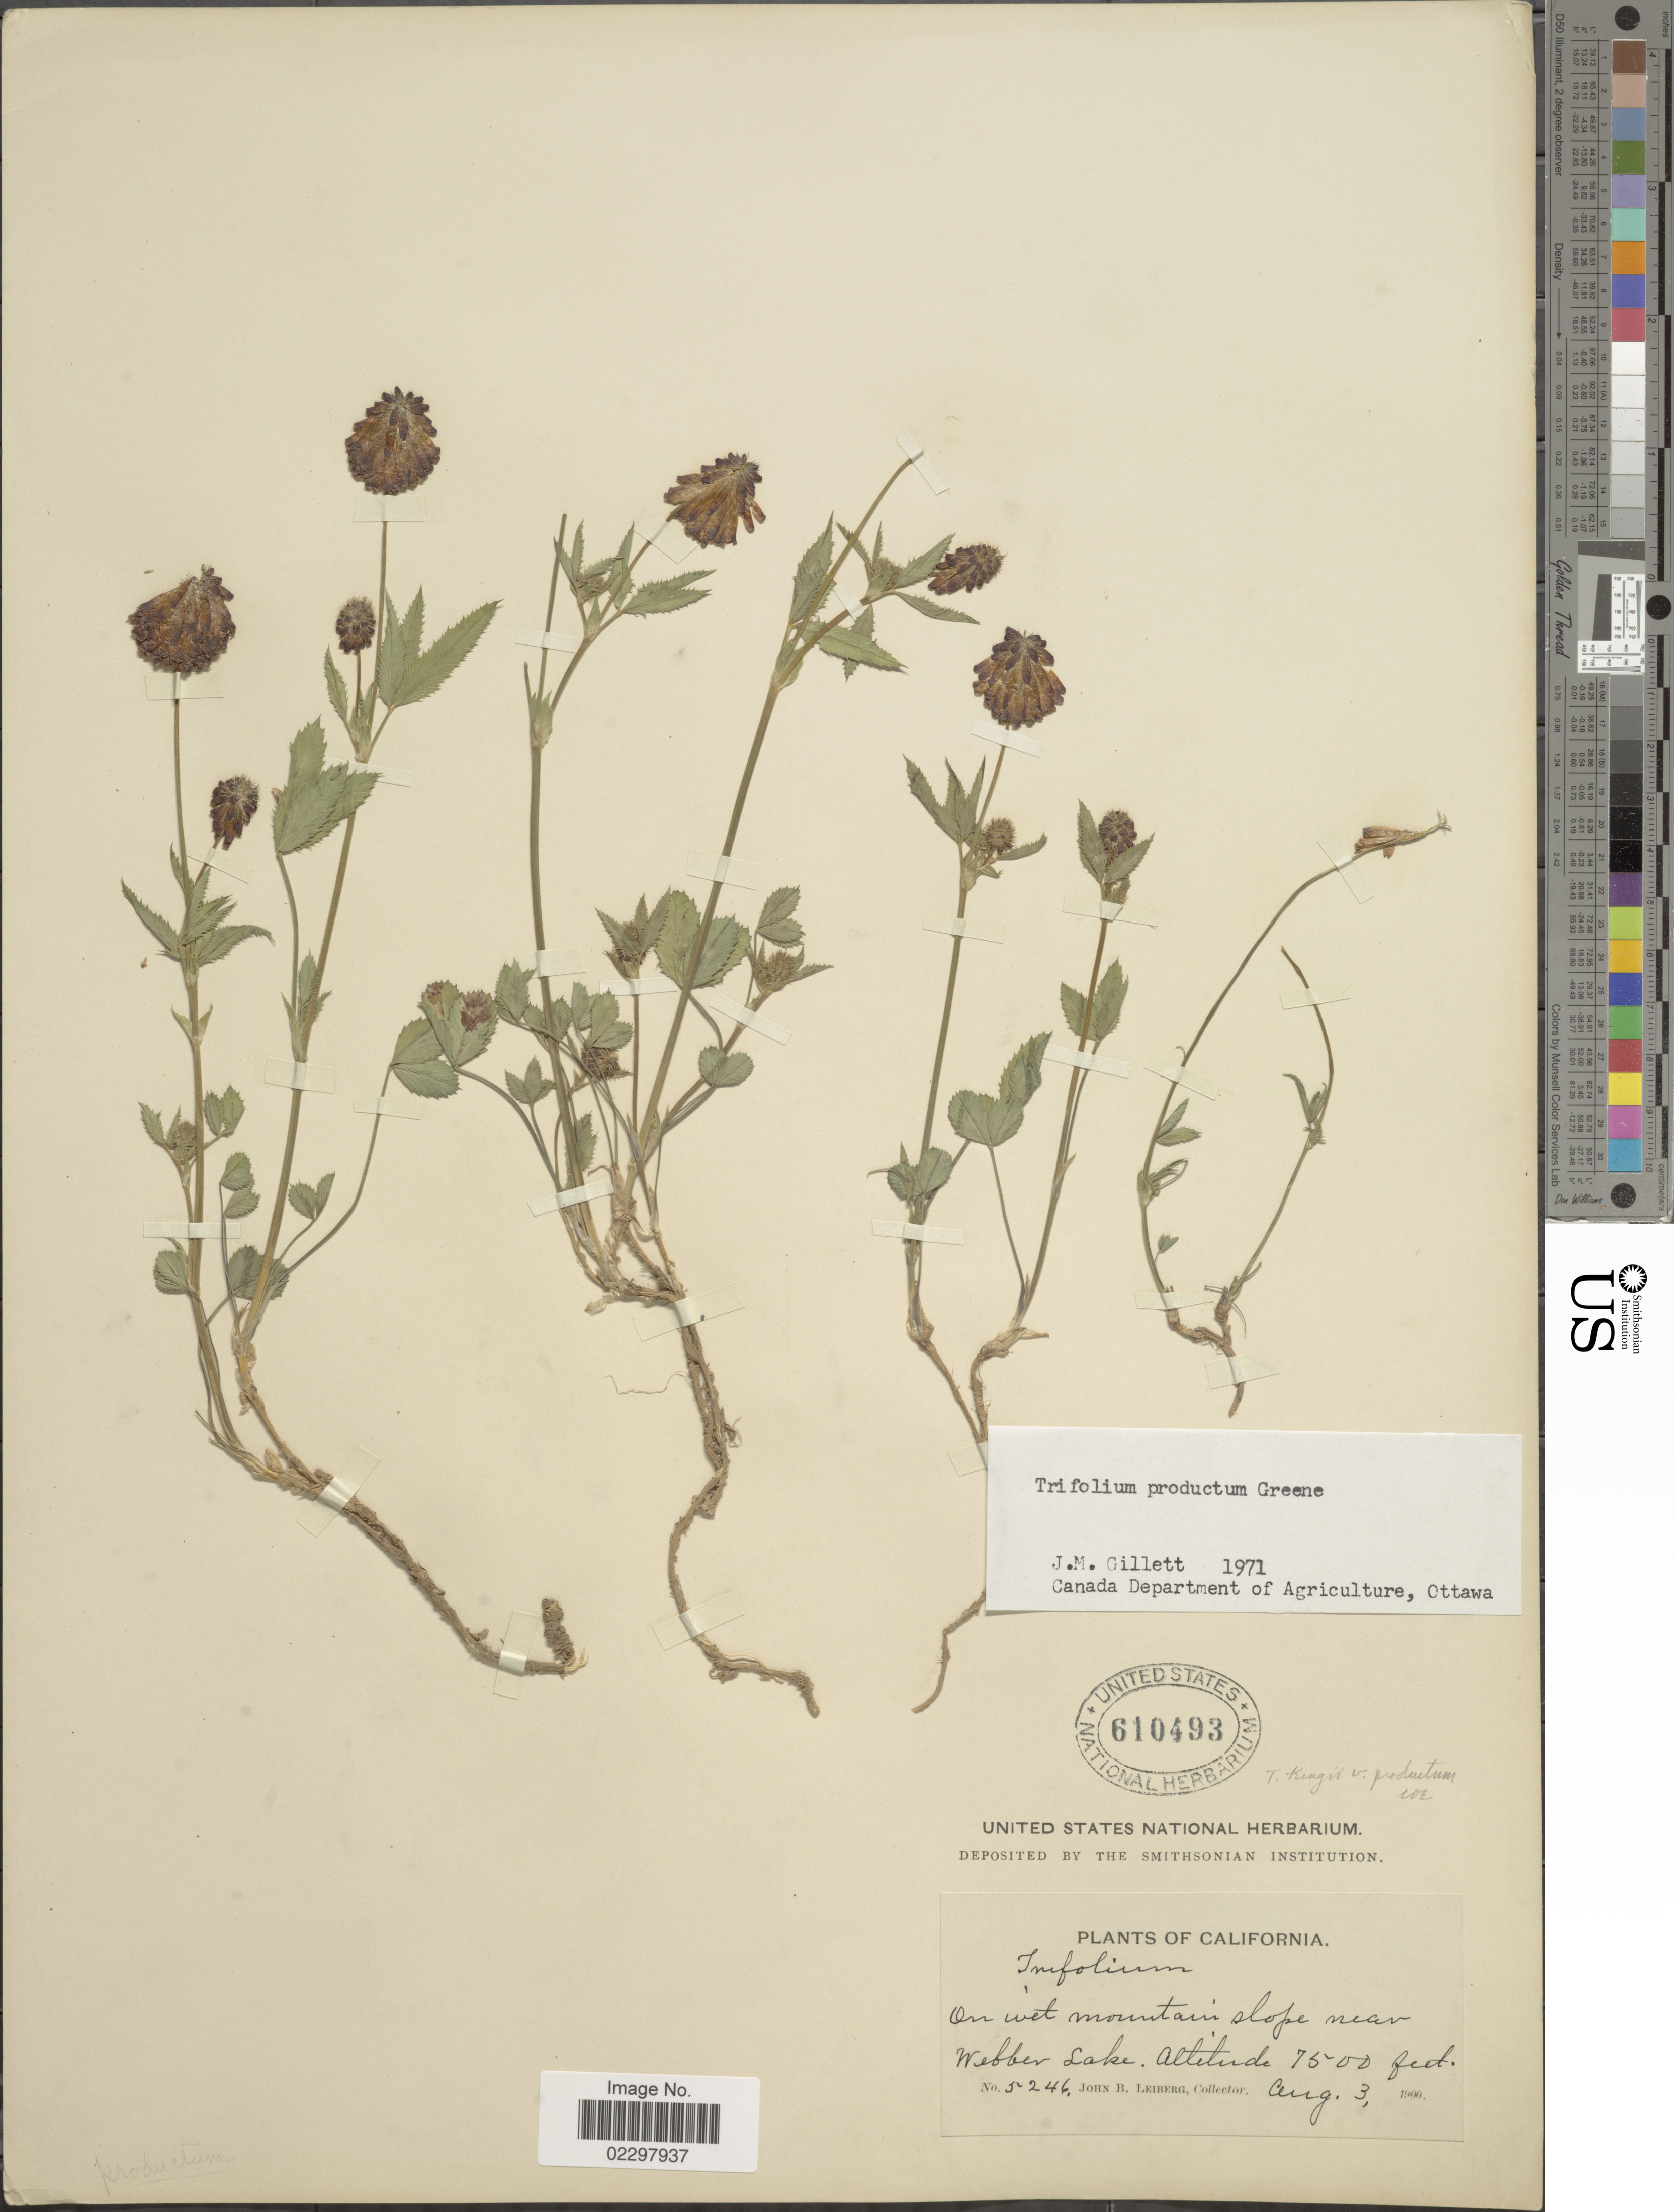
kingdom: Plantae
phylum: Tracheophyta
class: Magnoliopsida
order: Fabales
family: Fabaceae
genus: Trifolium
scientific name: Trifolium productum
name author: Greene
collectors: J. B. Leiberg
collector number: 5246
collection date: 1900-08-03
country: United States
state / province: California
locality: On wet mountains, slope near Webber Lake.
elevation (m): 2286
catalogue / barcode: US 610493